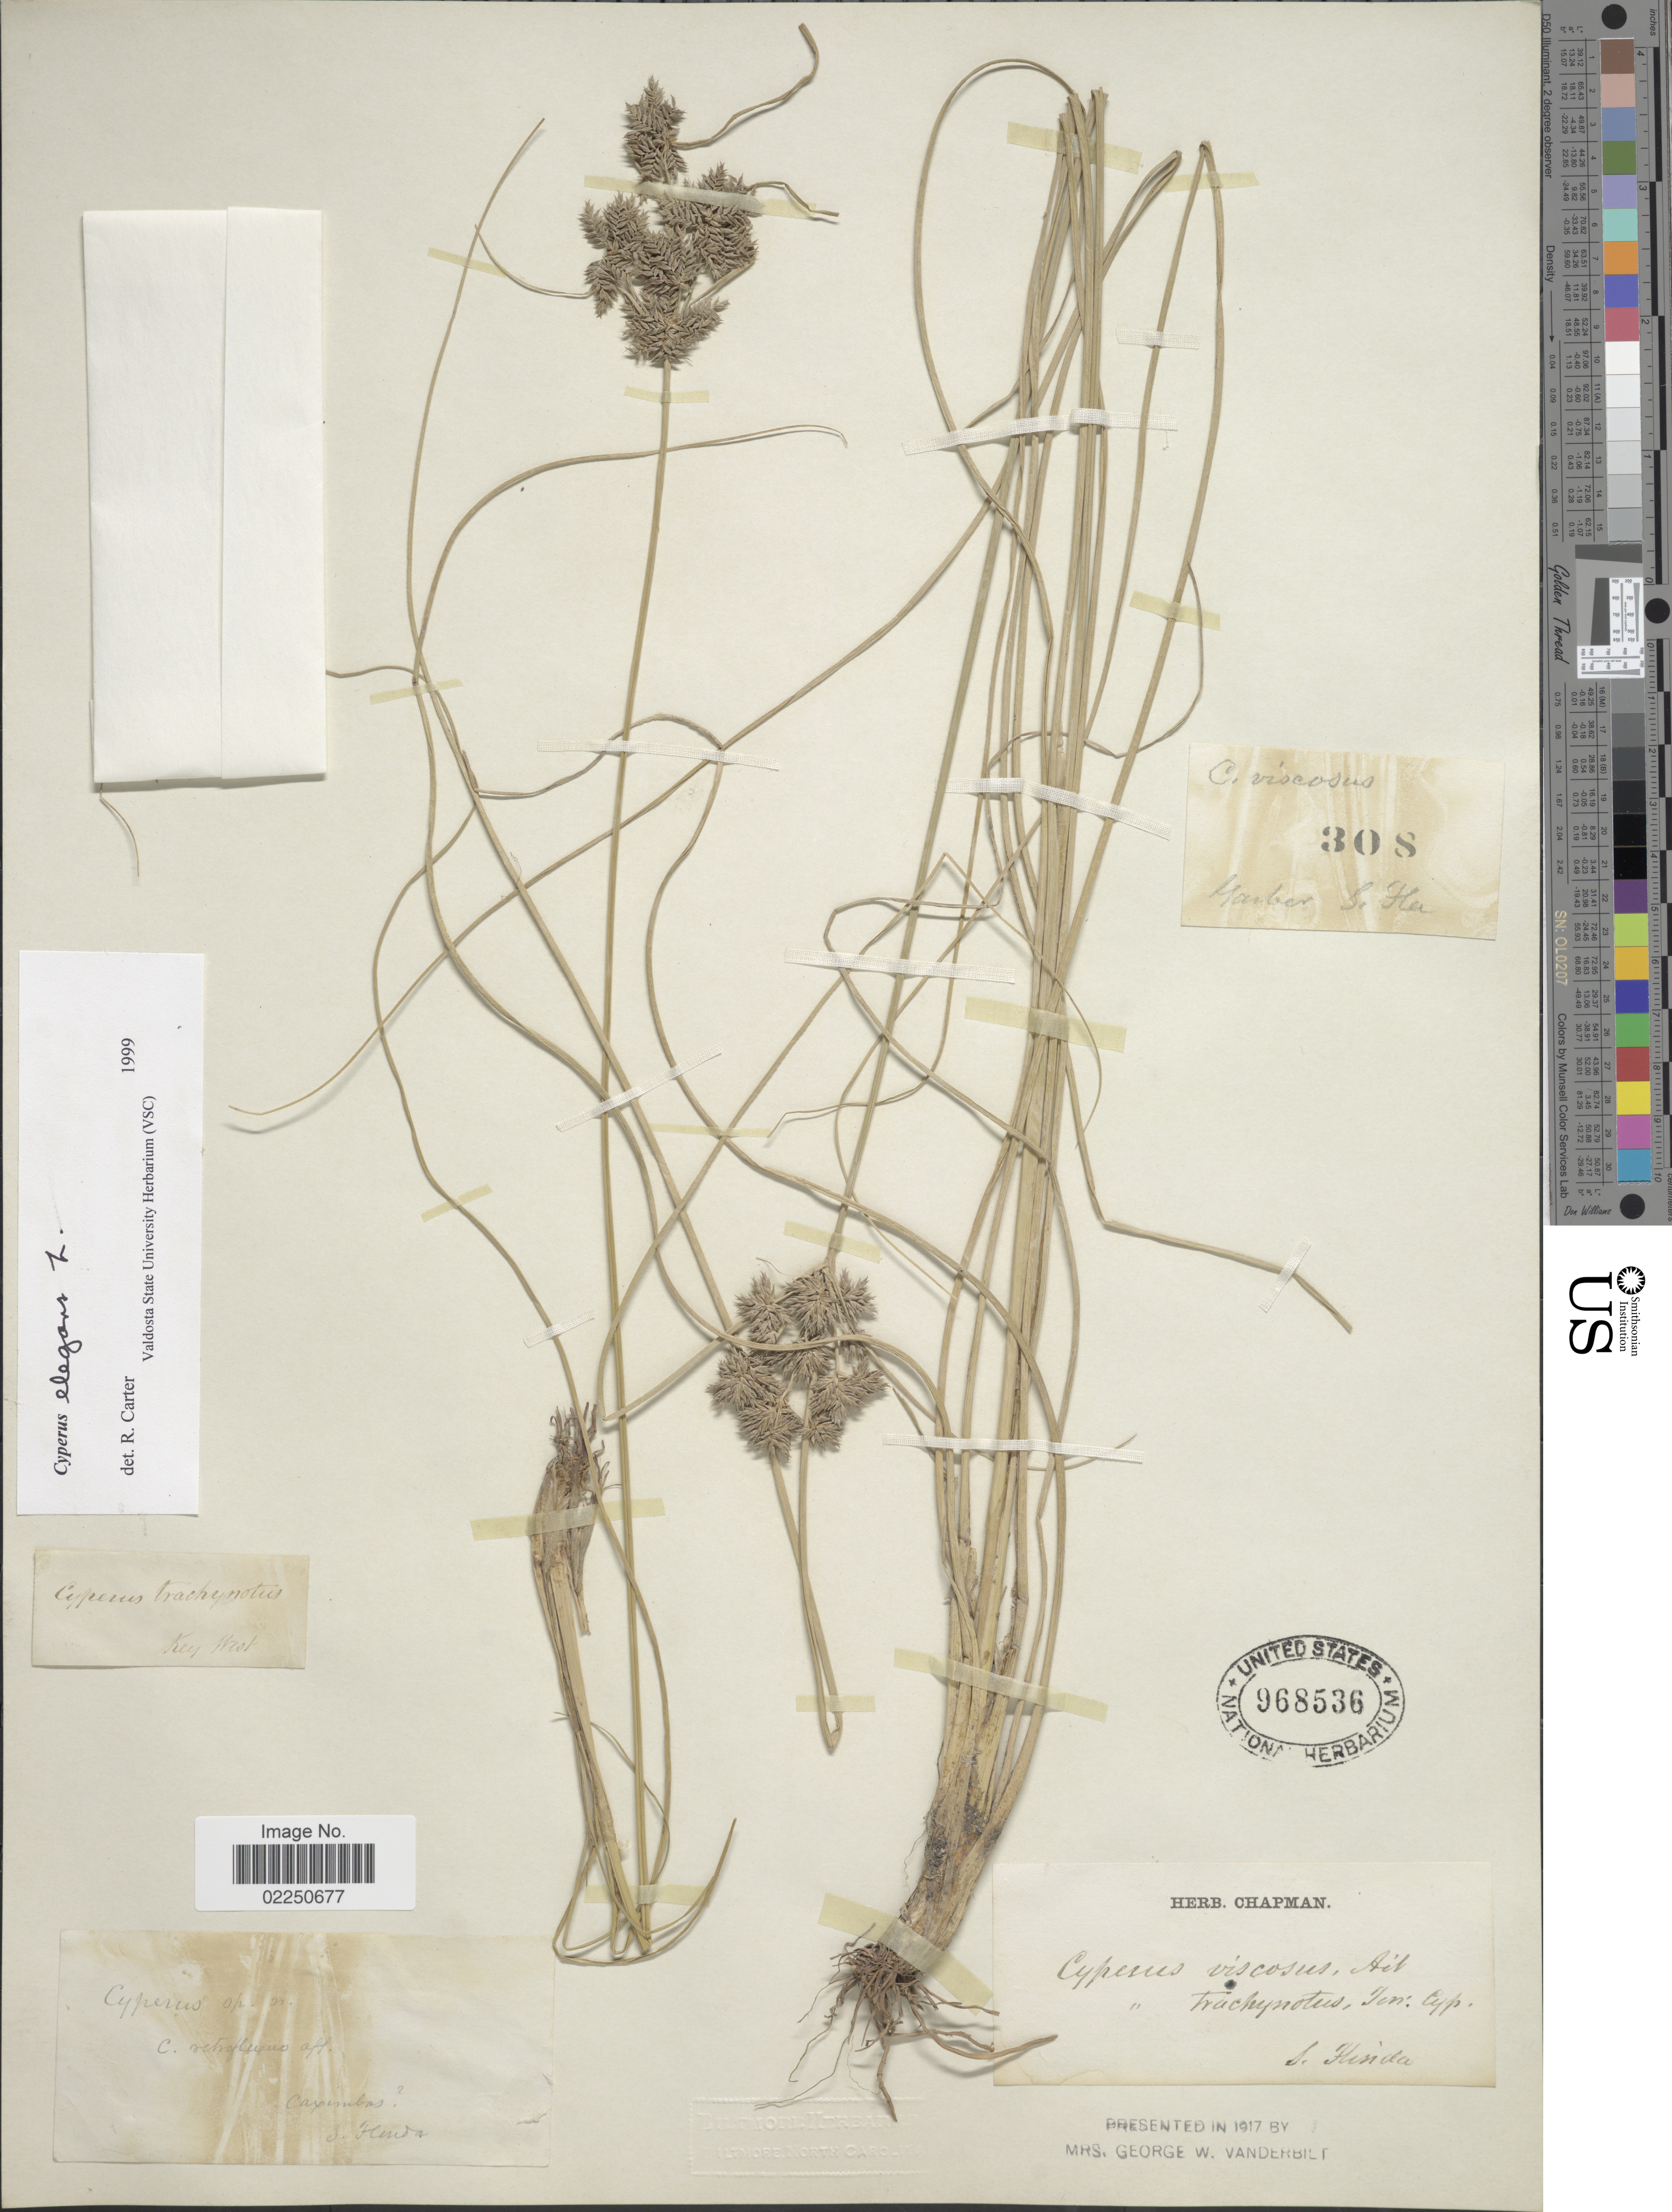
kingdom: Plantae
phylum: Tracheophyta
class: Liliopsida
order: Poales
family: Cyperaceae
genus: Cyperus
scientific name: Cyperus elegans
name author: L.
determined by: Carter, R., (VSC)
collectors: -- Garber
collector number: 308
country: United States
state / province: Florida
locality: S. Florida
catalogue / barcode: US 968536